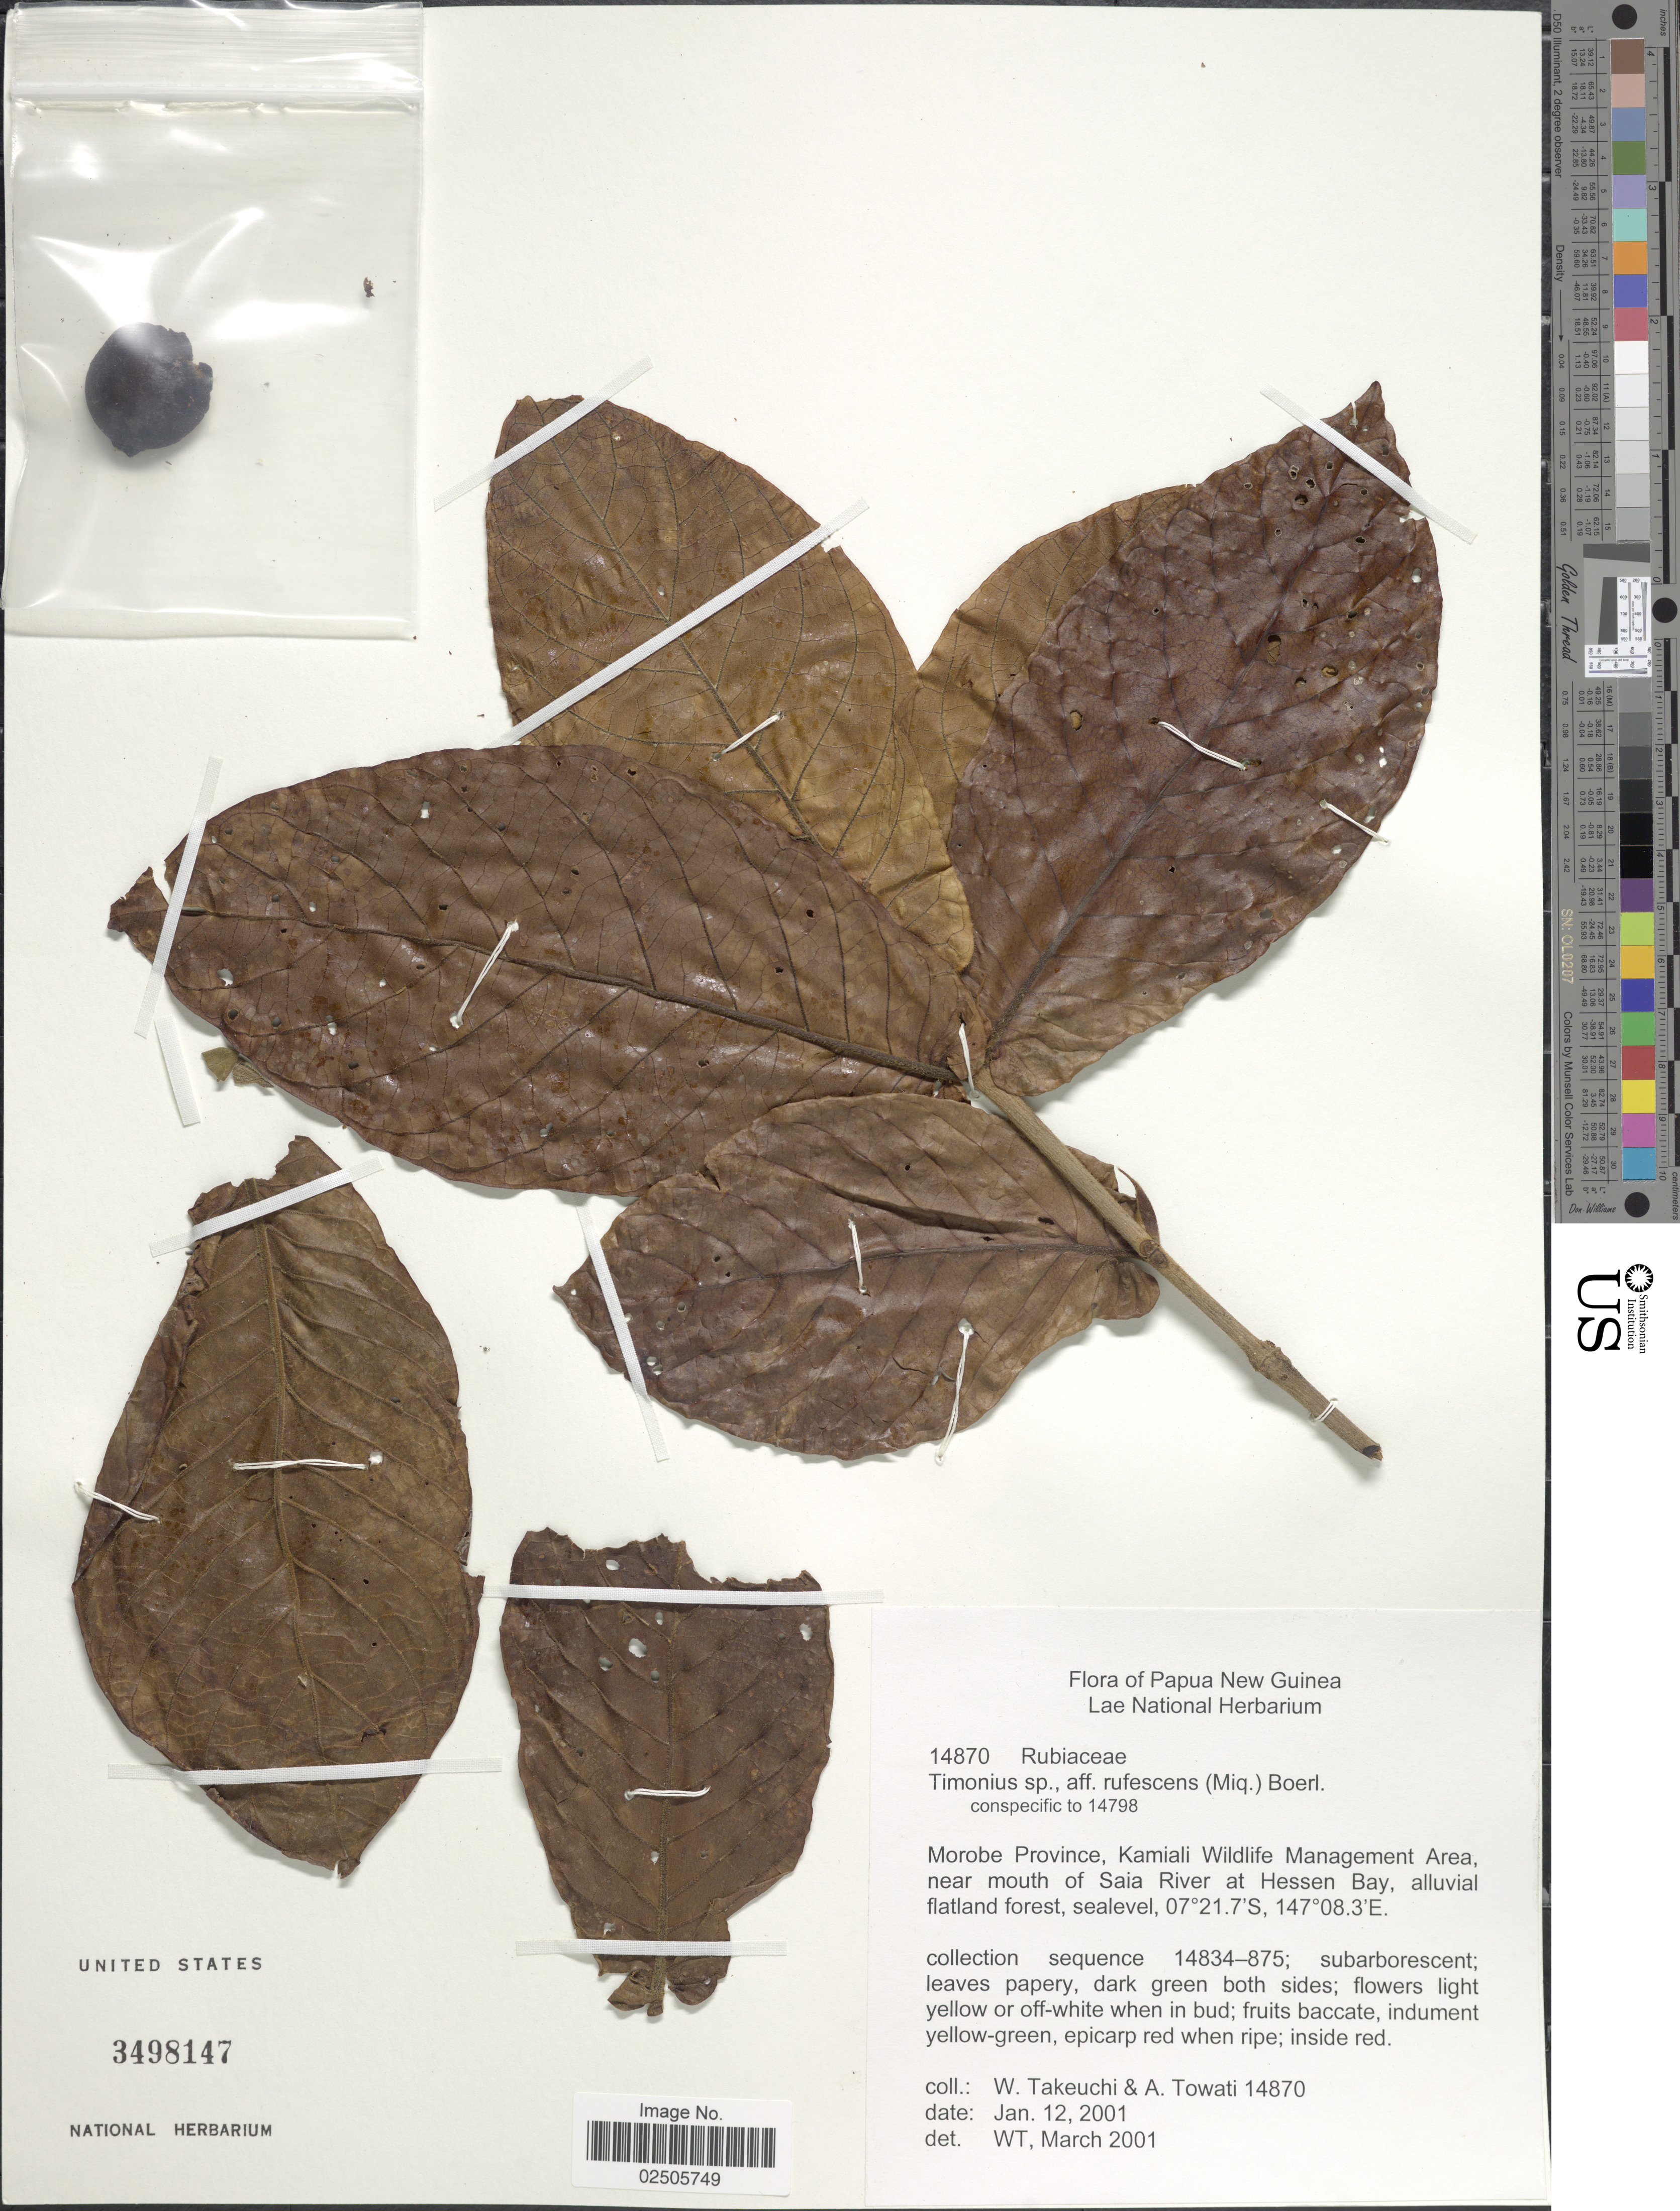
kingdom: Plantae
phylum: Tracheophyta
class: Magnoliopsida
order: Gentianales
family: Rubiaceae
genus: Timonius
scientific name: Timonius sp.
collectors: W. Takeuchi & A. Towati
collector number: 14870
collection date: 2001-01-12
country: Papua New Guinea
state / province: Morobe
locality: Kamiali Wildlife Management Area, near mouth of Saia River at Hessen Bay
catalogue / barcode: US 3498147